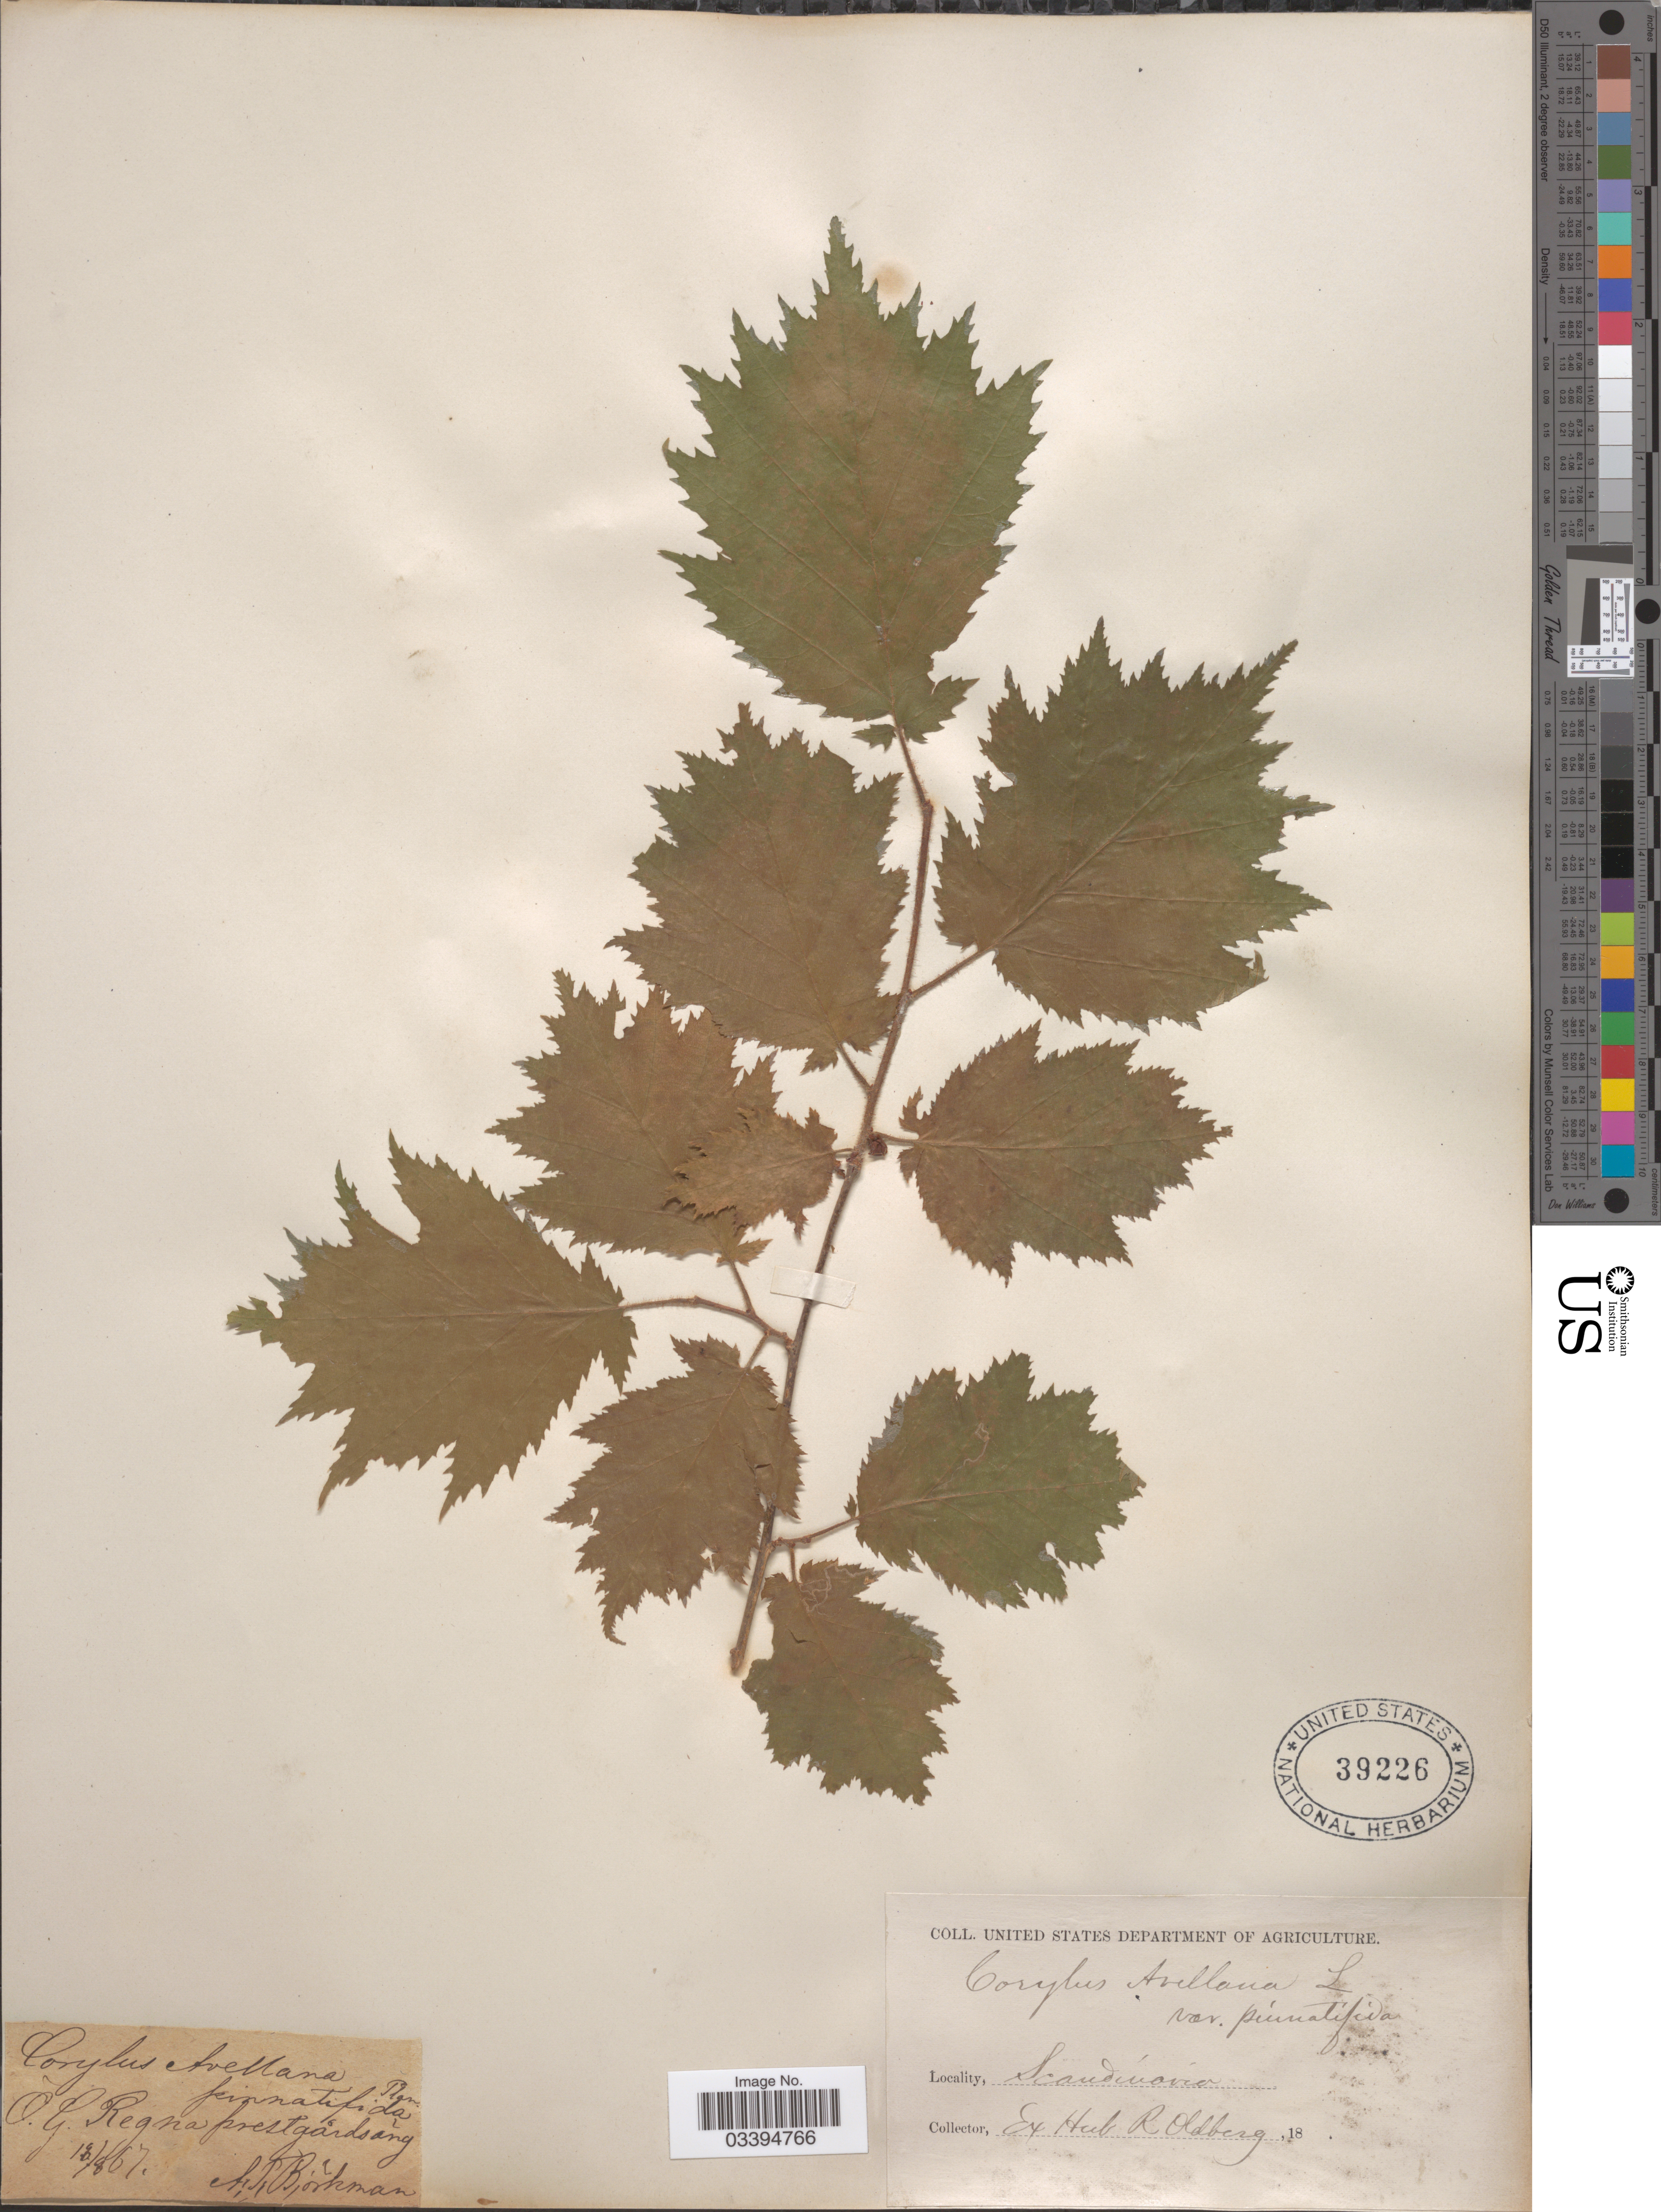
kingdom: Plantae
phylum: Tracheophyta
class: Magnoliopsida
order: Fagales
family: Betulaceae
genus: Corylus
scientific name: Corylus avellana var. pinnatifida ined.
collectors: A. Bjoshman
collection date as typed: Transcribed d/m/y: 18/8/67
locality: O. G. Regna prestgårdsang. Scandinavia.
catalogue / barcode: US 39226